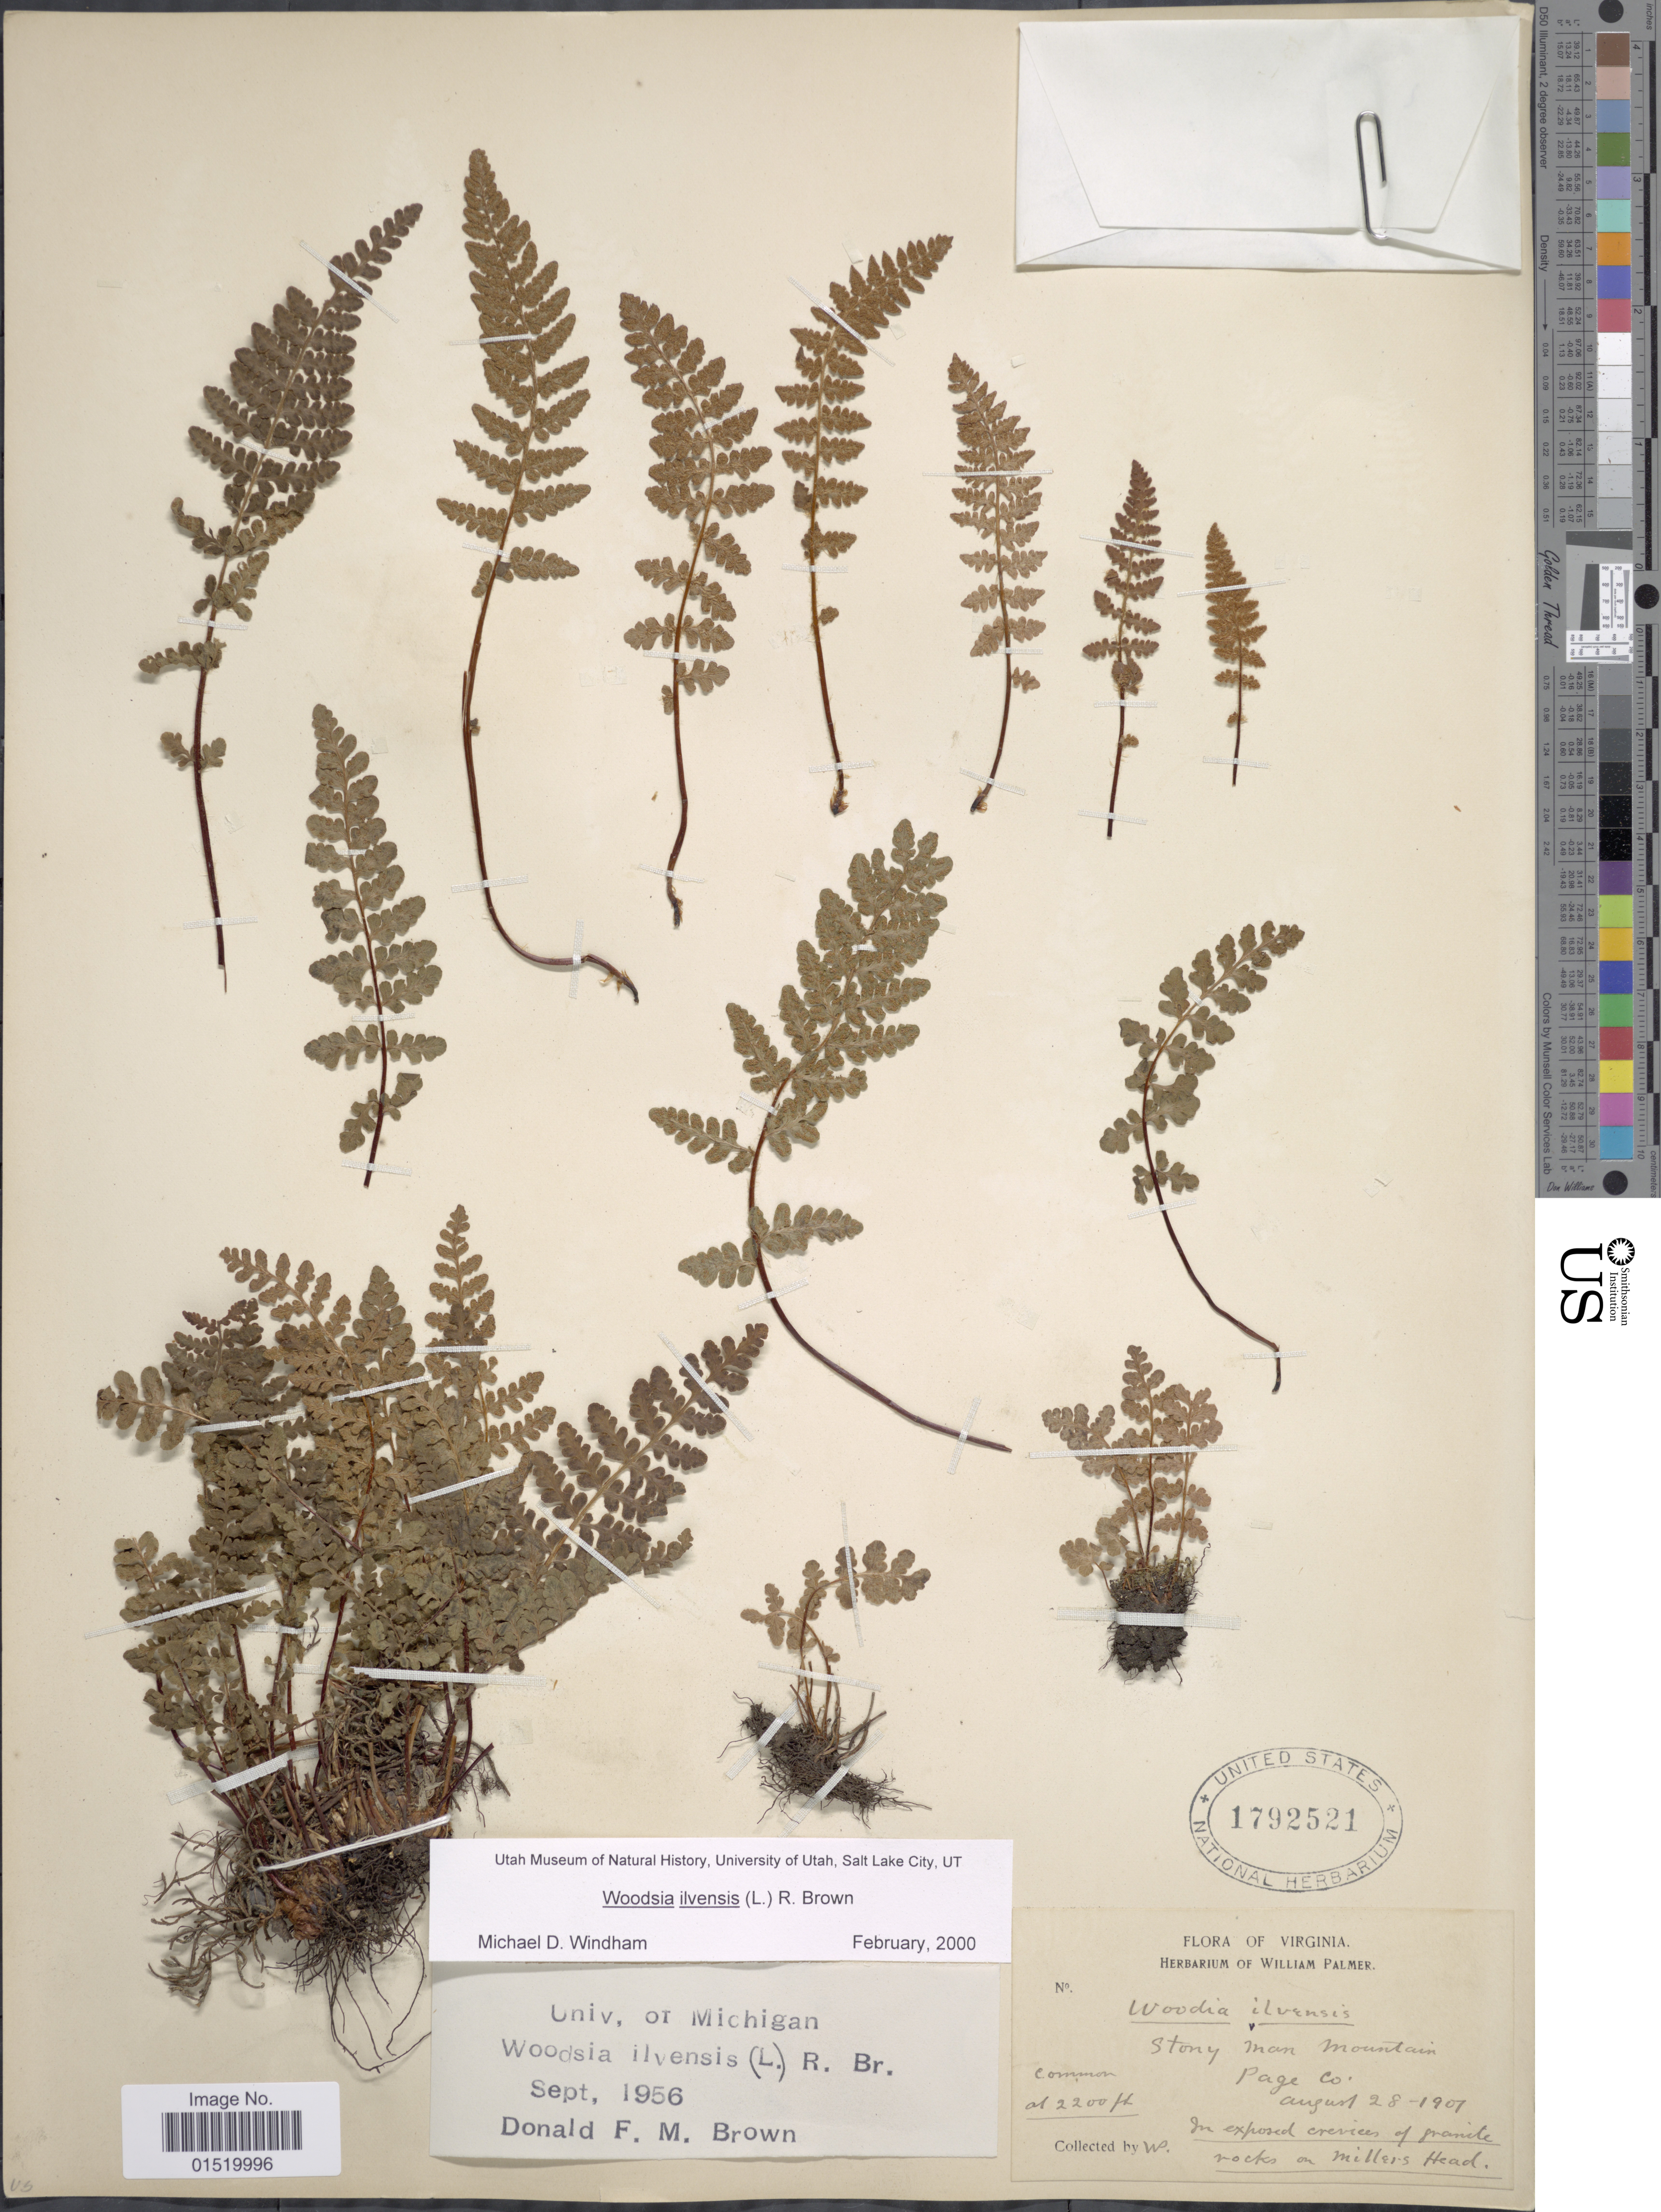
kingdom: Plantae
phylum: Tracheophyta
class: Polypodiopsida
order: Polypodiales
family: Woodsiaceae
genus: Woodsia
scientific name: Woodsia ilvensis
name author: (L.) R. Br.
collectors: W. Palmer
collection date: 1901-08-28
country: United States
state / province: Virginia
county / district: Page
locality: Stony Man Mountains Page Co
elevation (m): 671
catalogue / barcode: US 1792521